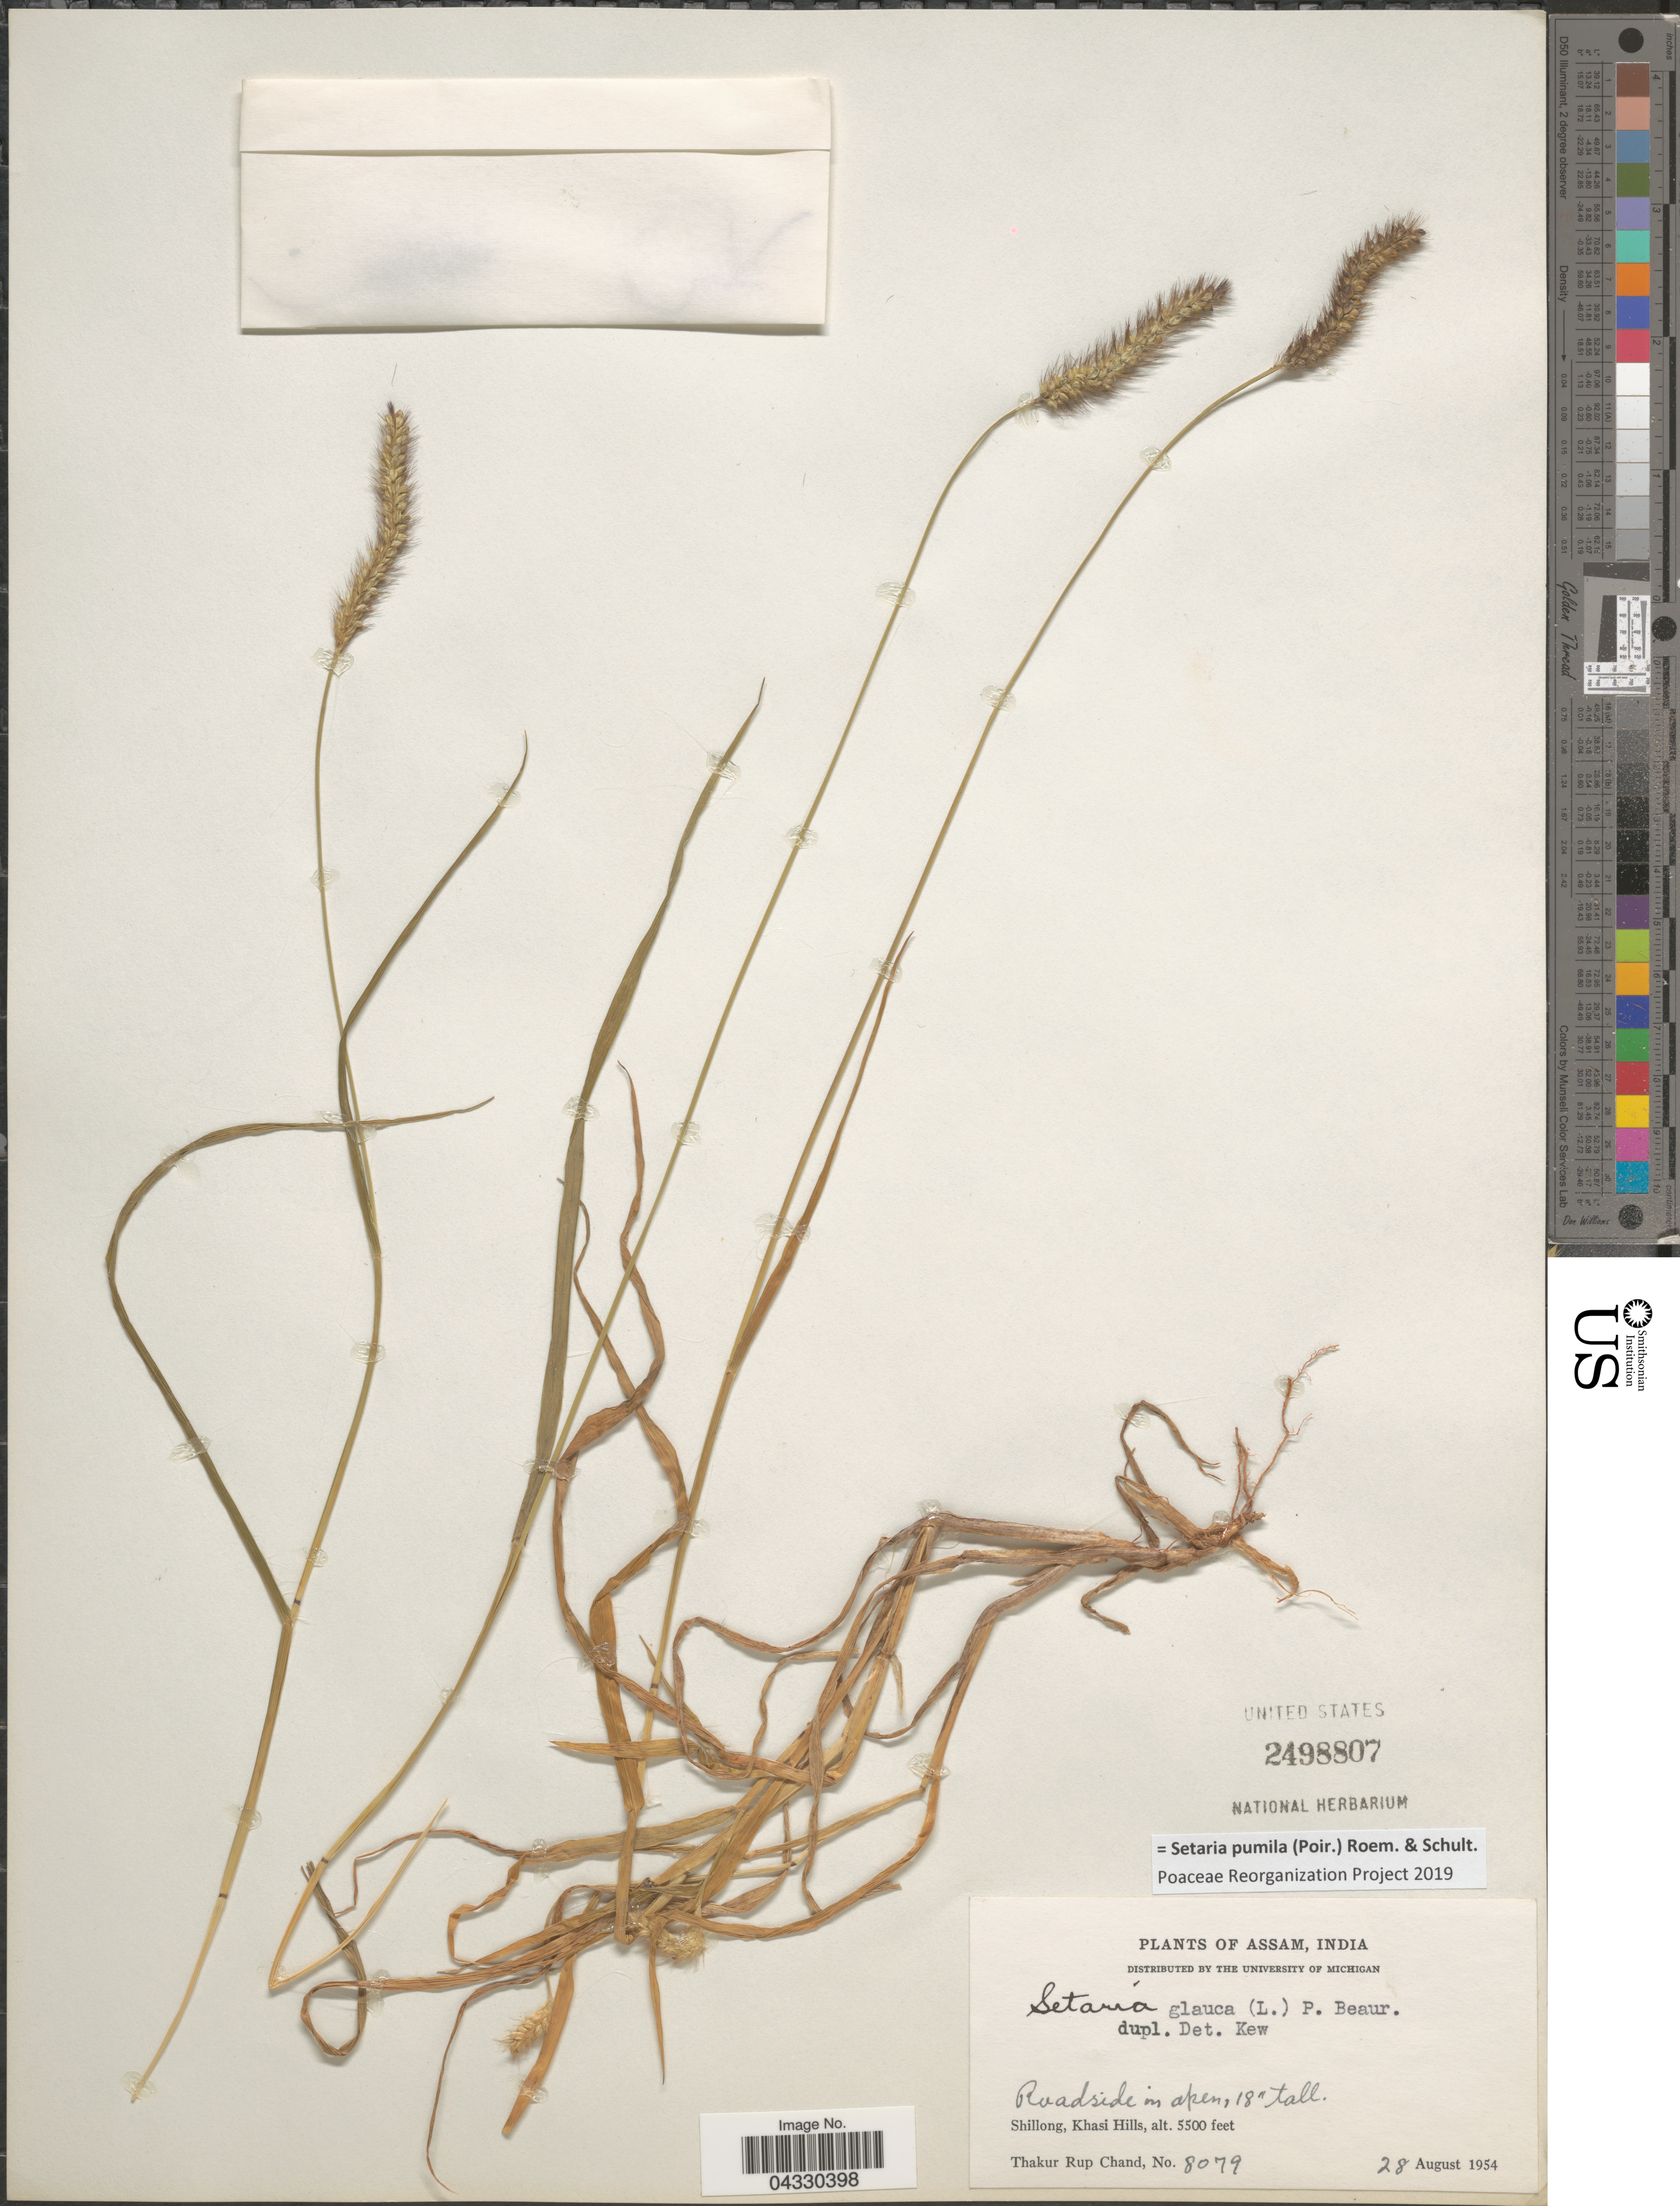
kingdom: Plantae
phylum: Tracheophyta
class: Liliopsida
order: Poales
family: Poaceae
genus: Setaria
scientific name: Setaria pumila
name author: (Poir.) Roem. & Schult.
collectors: T. R. Chand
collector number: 8079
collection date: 1954-08-28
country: India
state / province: Meghalaya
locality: Roadside in open. Shillong, Khasi Hills.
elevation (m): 1676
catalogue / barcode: US 2498807